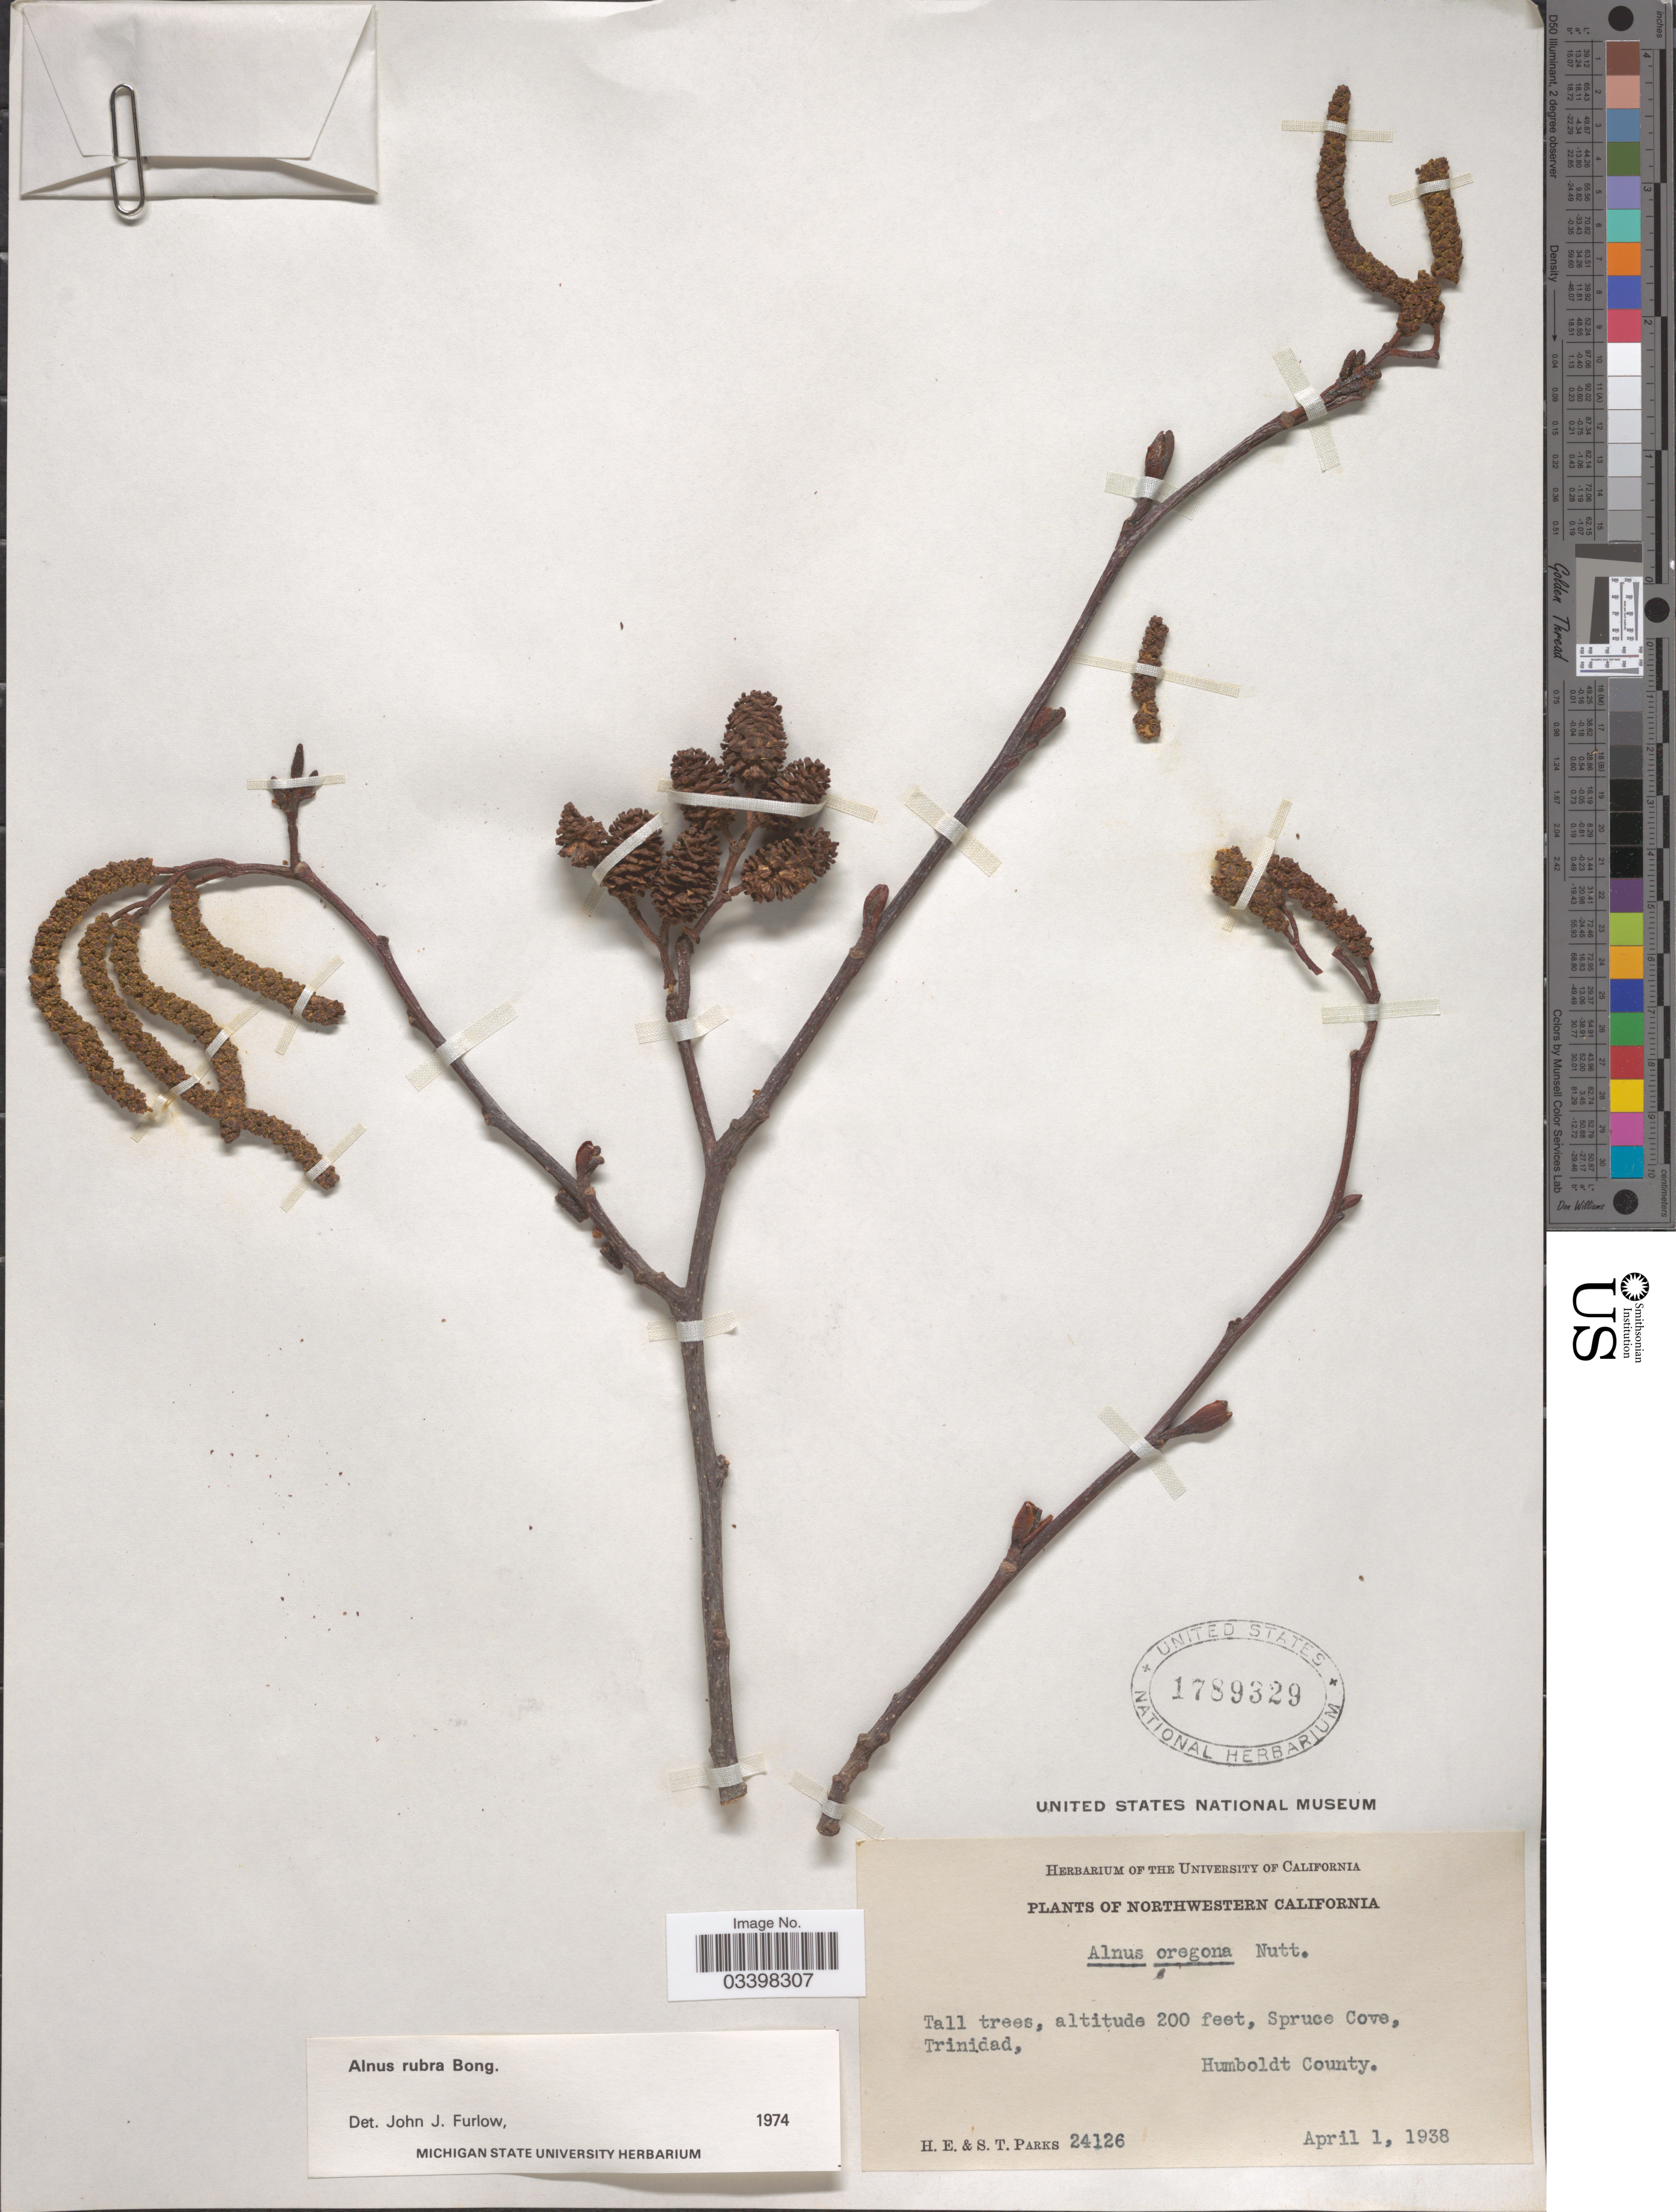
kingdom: Plantae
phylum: Tracheophyta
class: Magnoliopsida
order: Fagales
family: Betulaceae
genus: Alnus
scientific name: Alnus rubra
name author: Bong.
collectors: H. E. Parks & S. Parks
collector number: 24126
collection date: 1938-04-01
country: United States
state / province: California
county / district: Humboldt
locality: Northwestern California. Spruce Cove, Trinidad, Humboldt County.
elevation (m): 61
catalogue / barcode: US 1789329